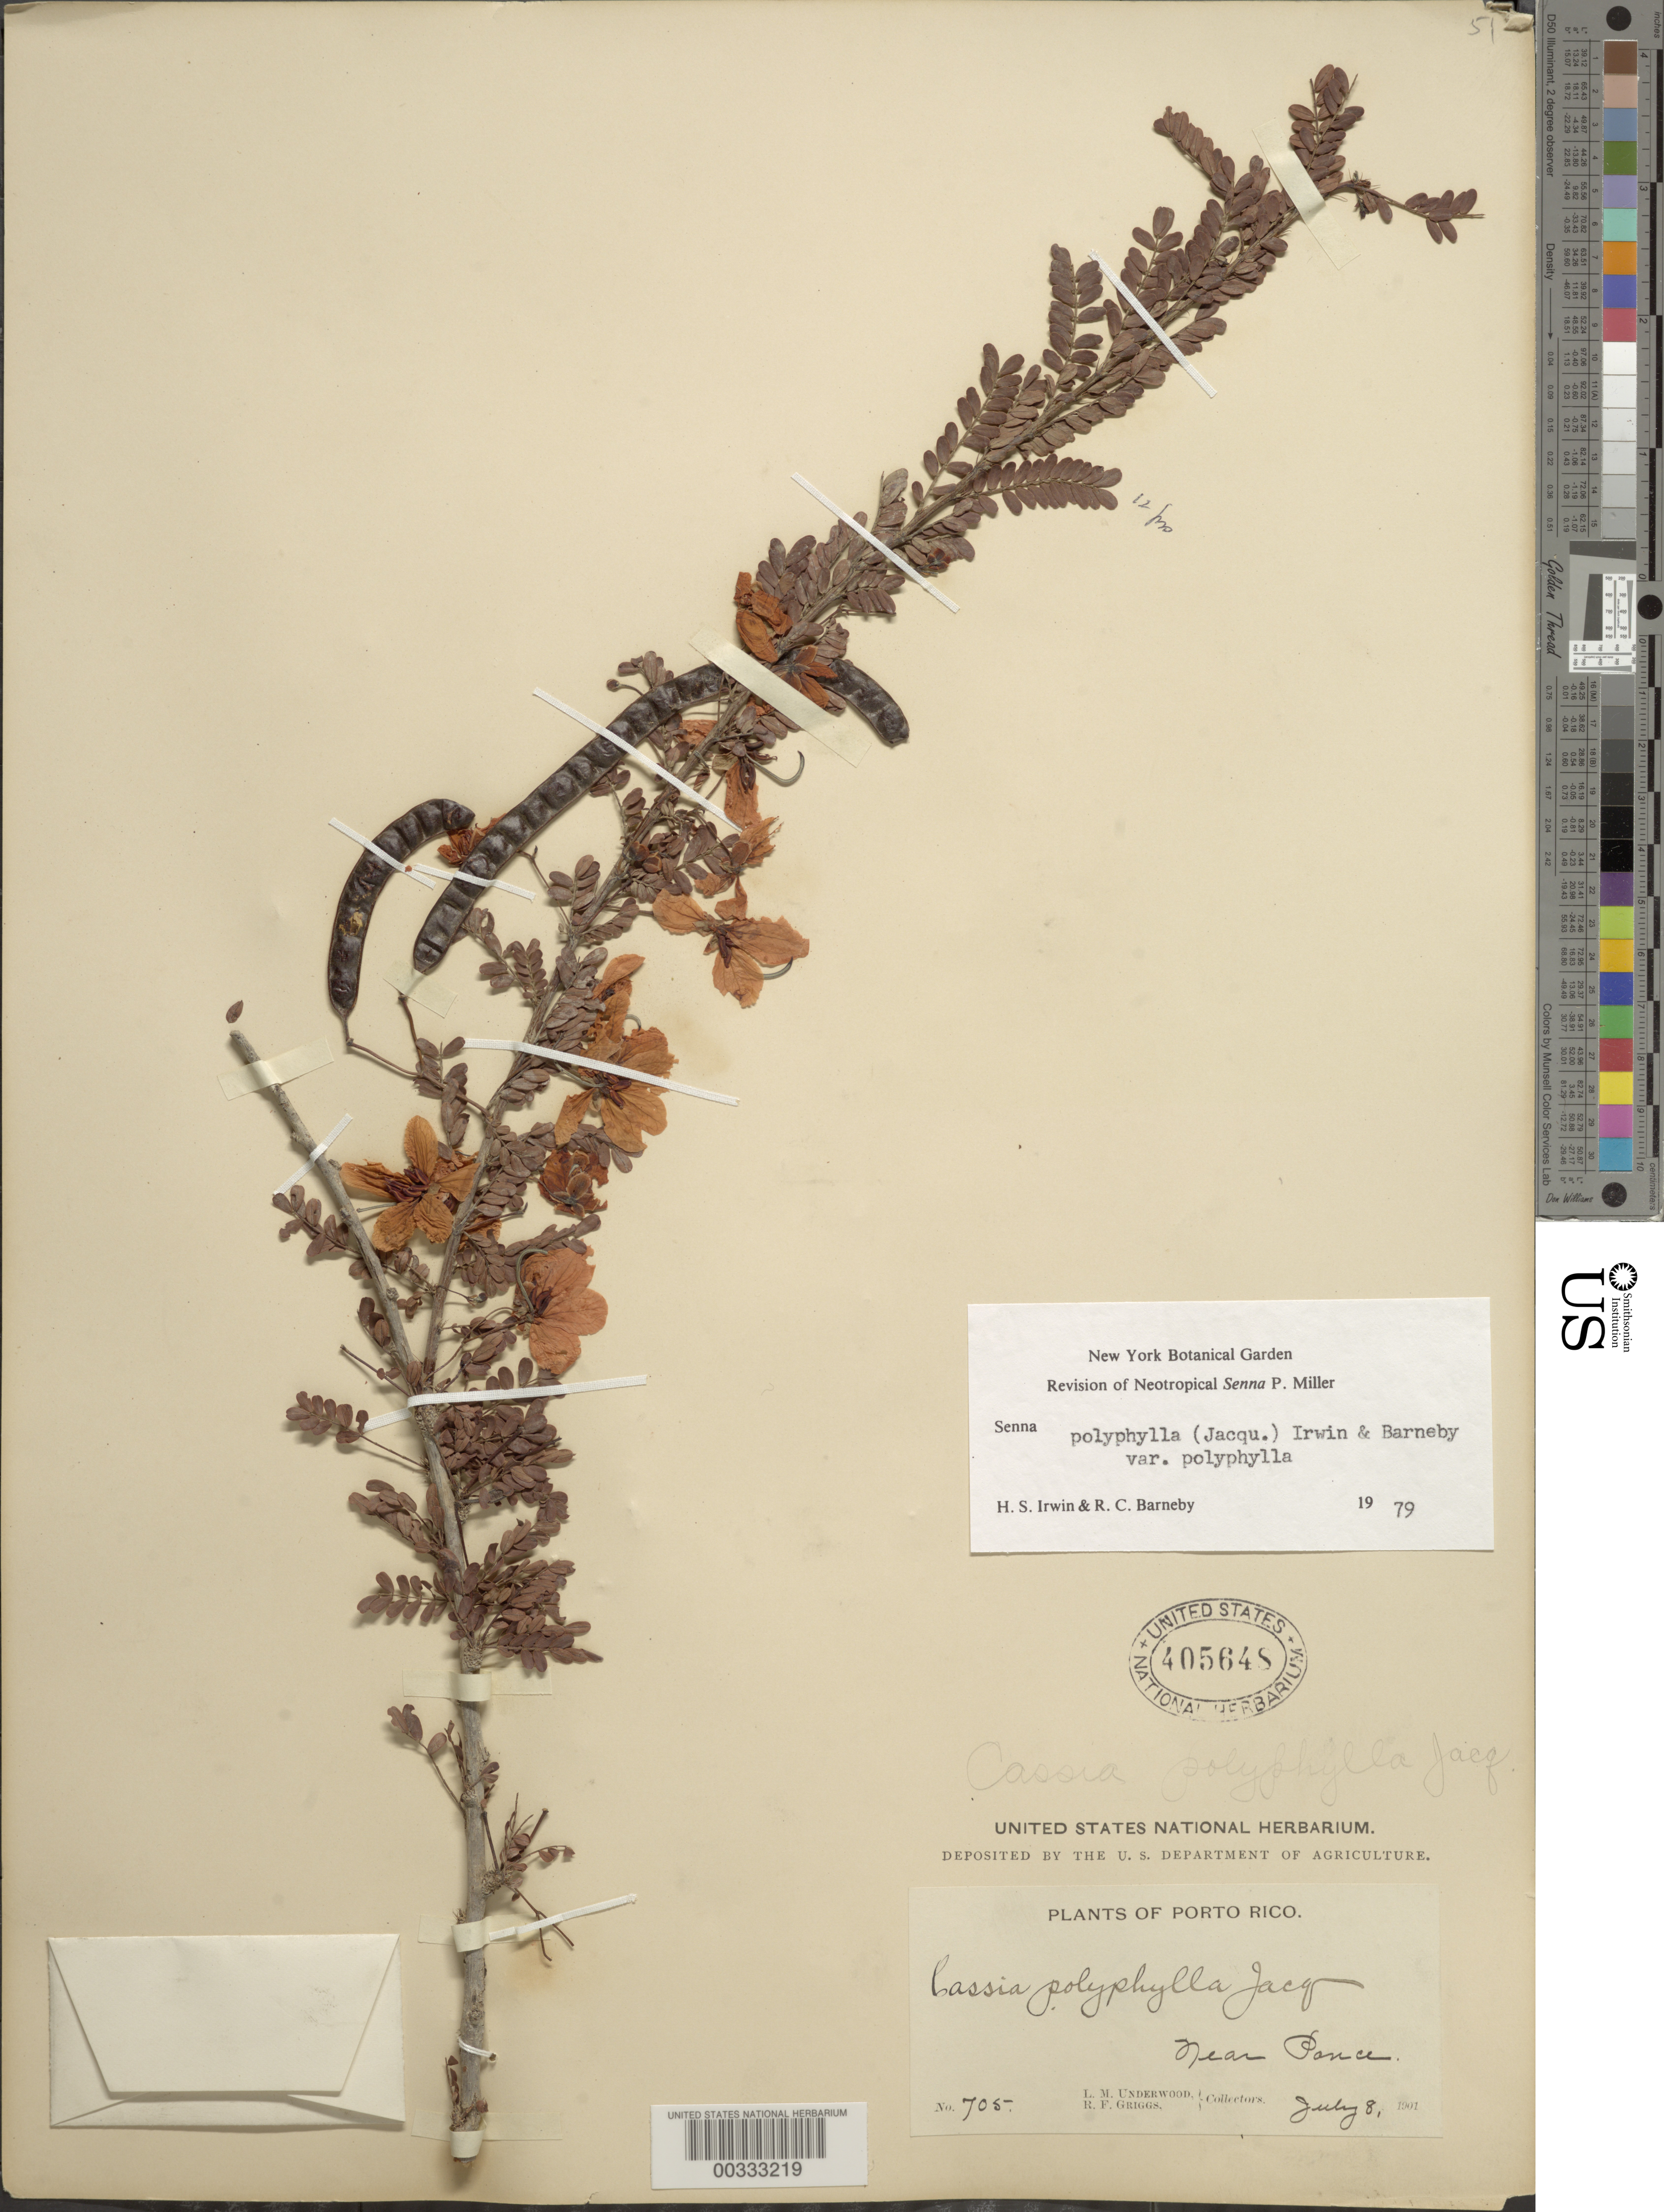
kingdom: Plantae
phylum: Tracheophyta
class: Magnoliopsida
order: Fabales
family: Fabaceae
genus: Senna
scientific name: Senna polyphylla var. polyphylla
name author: (Jacq.) H.S. Irwin & Barneby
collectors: L. M. Underwood & R. F. Griggs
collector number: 705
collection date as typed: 08 Jul 1901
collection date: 1901-07-08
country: Puerto Rico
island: Greater Antilles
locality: Near ponce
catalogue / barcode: US 405648